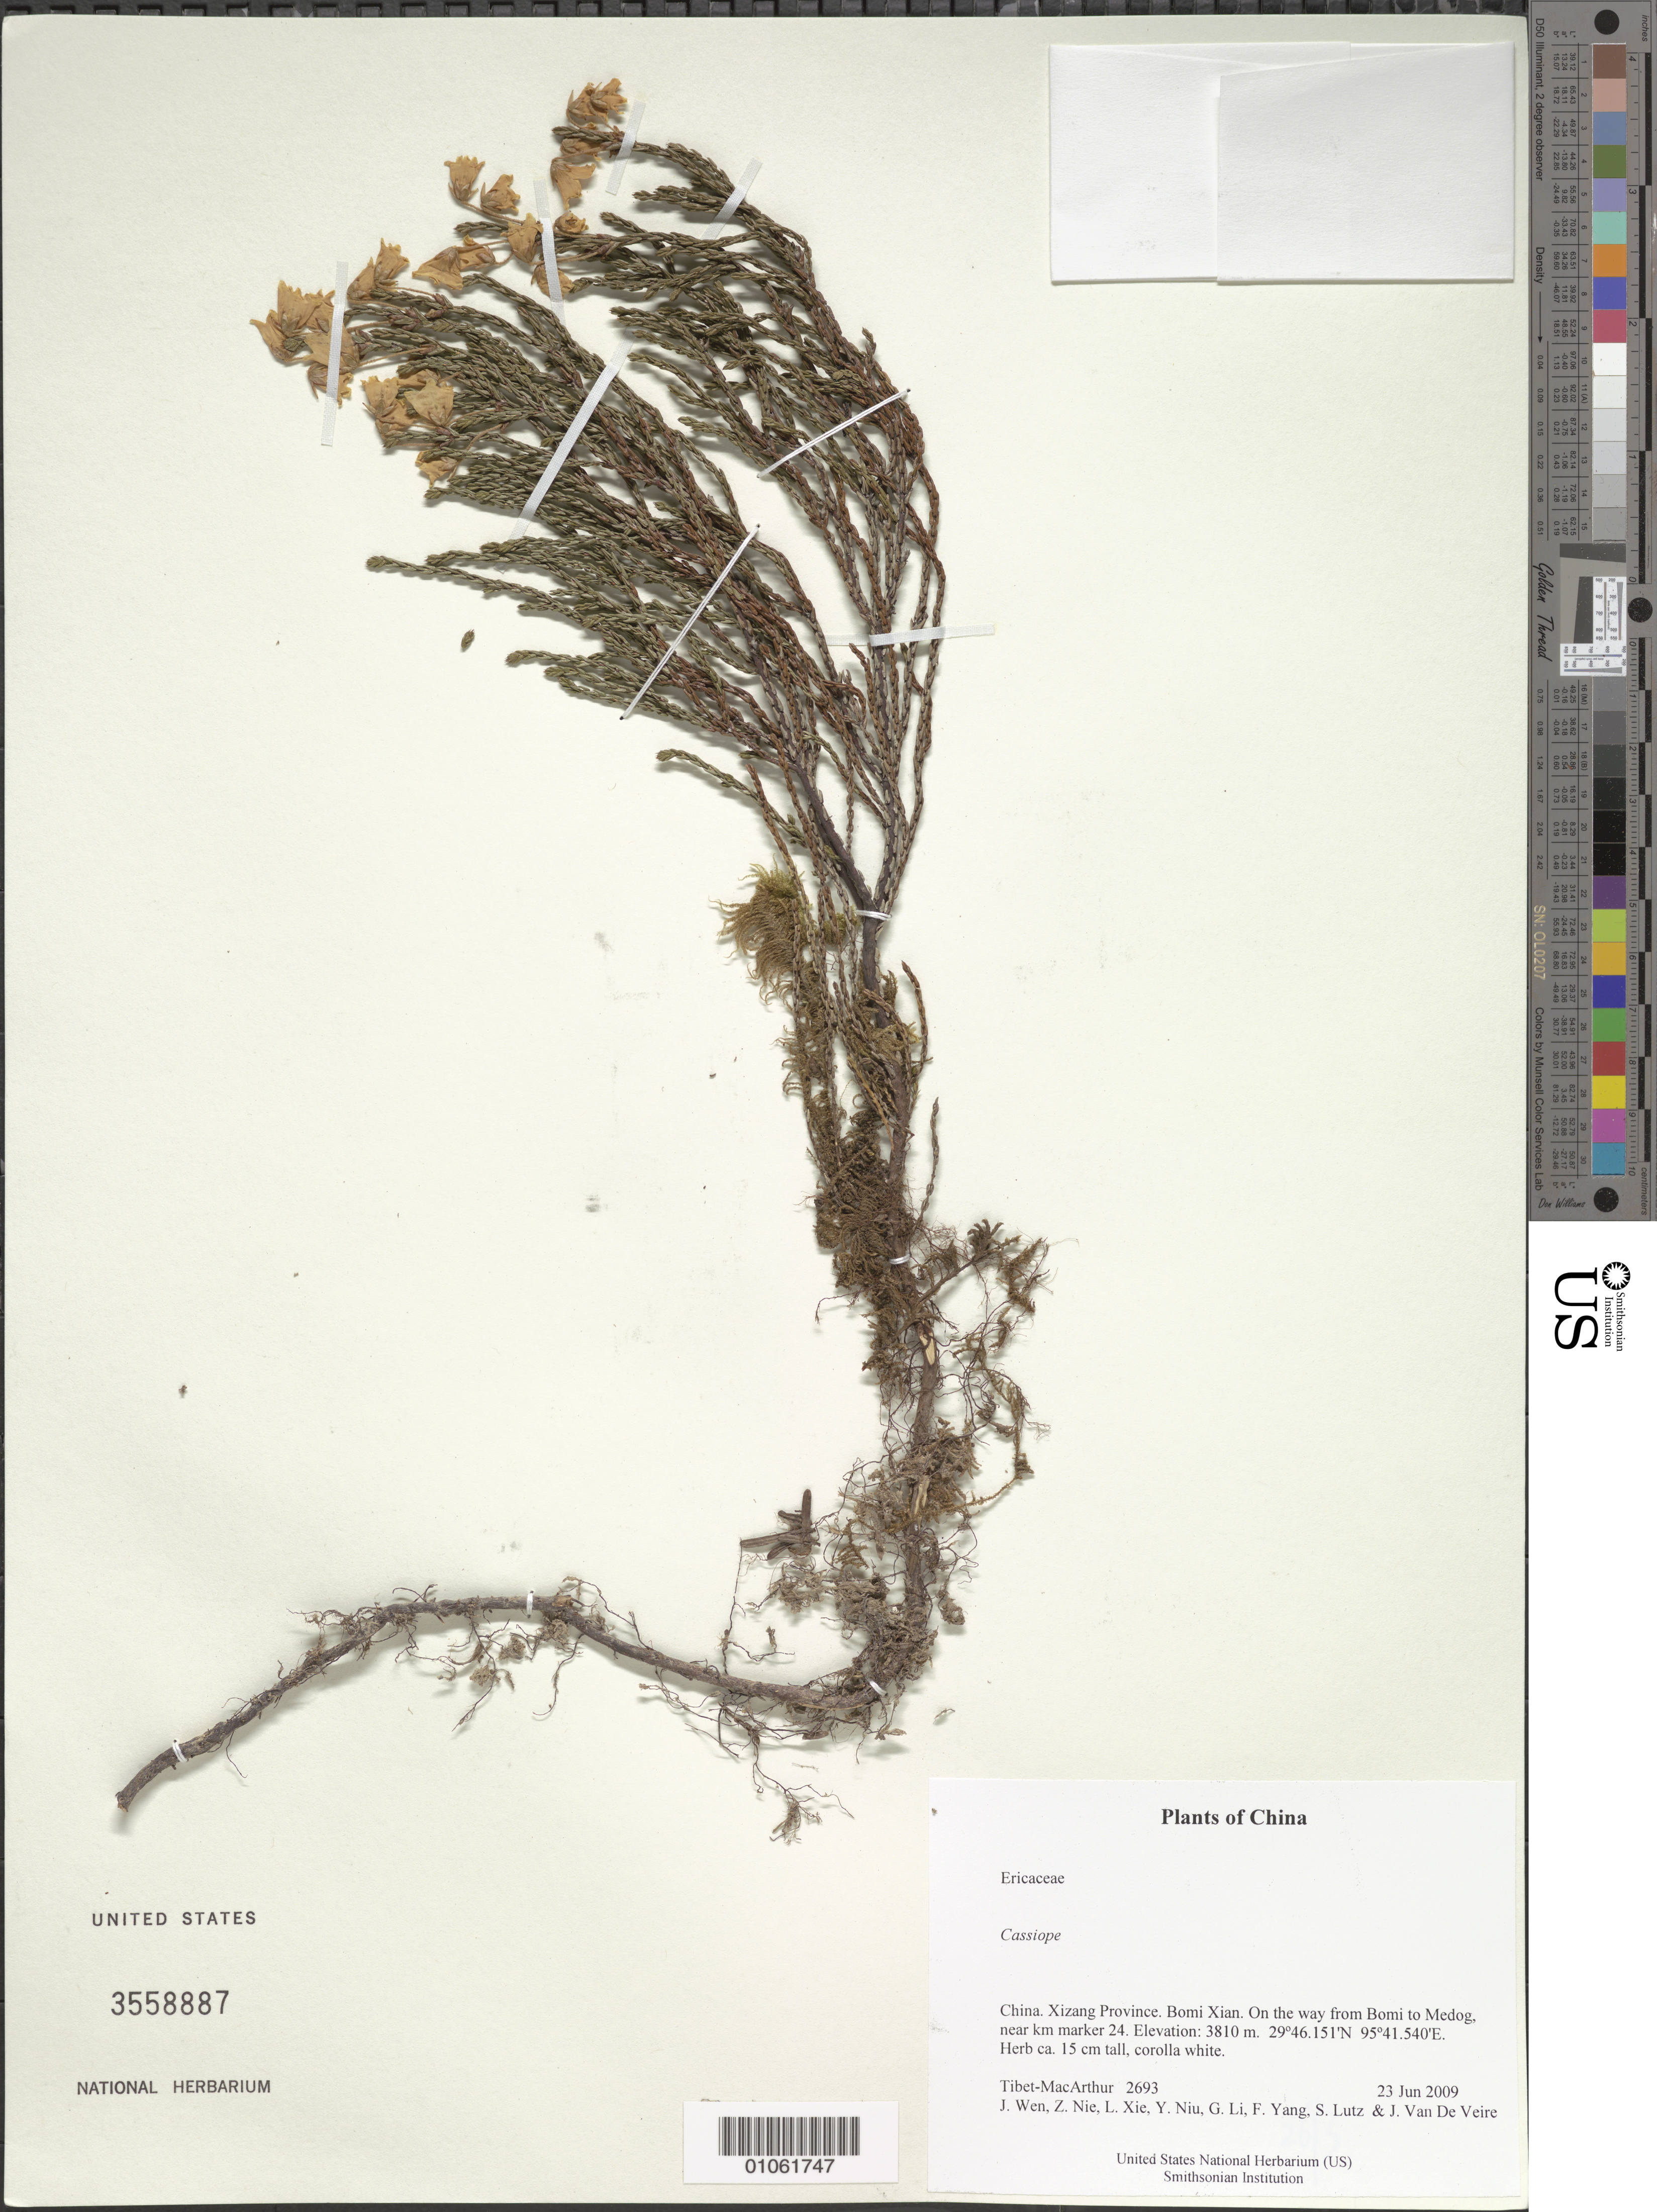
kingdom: Plantae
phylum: Tracheophyta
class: Magnoliopsida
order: Ericales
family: Ericaceae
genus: Cassiope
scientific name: Cassiope sp.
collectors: Tibet-MacArthur, J. Wen, Z. Nie, L. Xie, Y. Niu, G. Li, F. Yang, S. Lutz & J. Van De Veire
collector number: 2693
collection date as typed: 23 Jun 2009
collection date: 2009-06-23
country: China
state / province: Xizang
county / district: Bomi Xian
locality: On the way from Bomi to Medog, near km marker 24.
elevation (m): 3810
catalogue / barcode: US 3558887